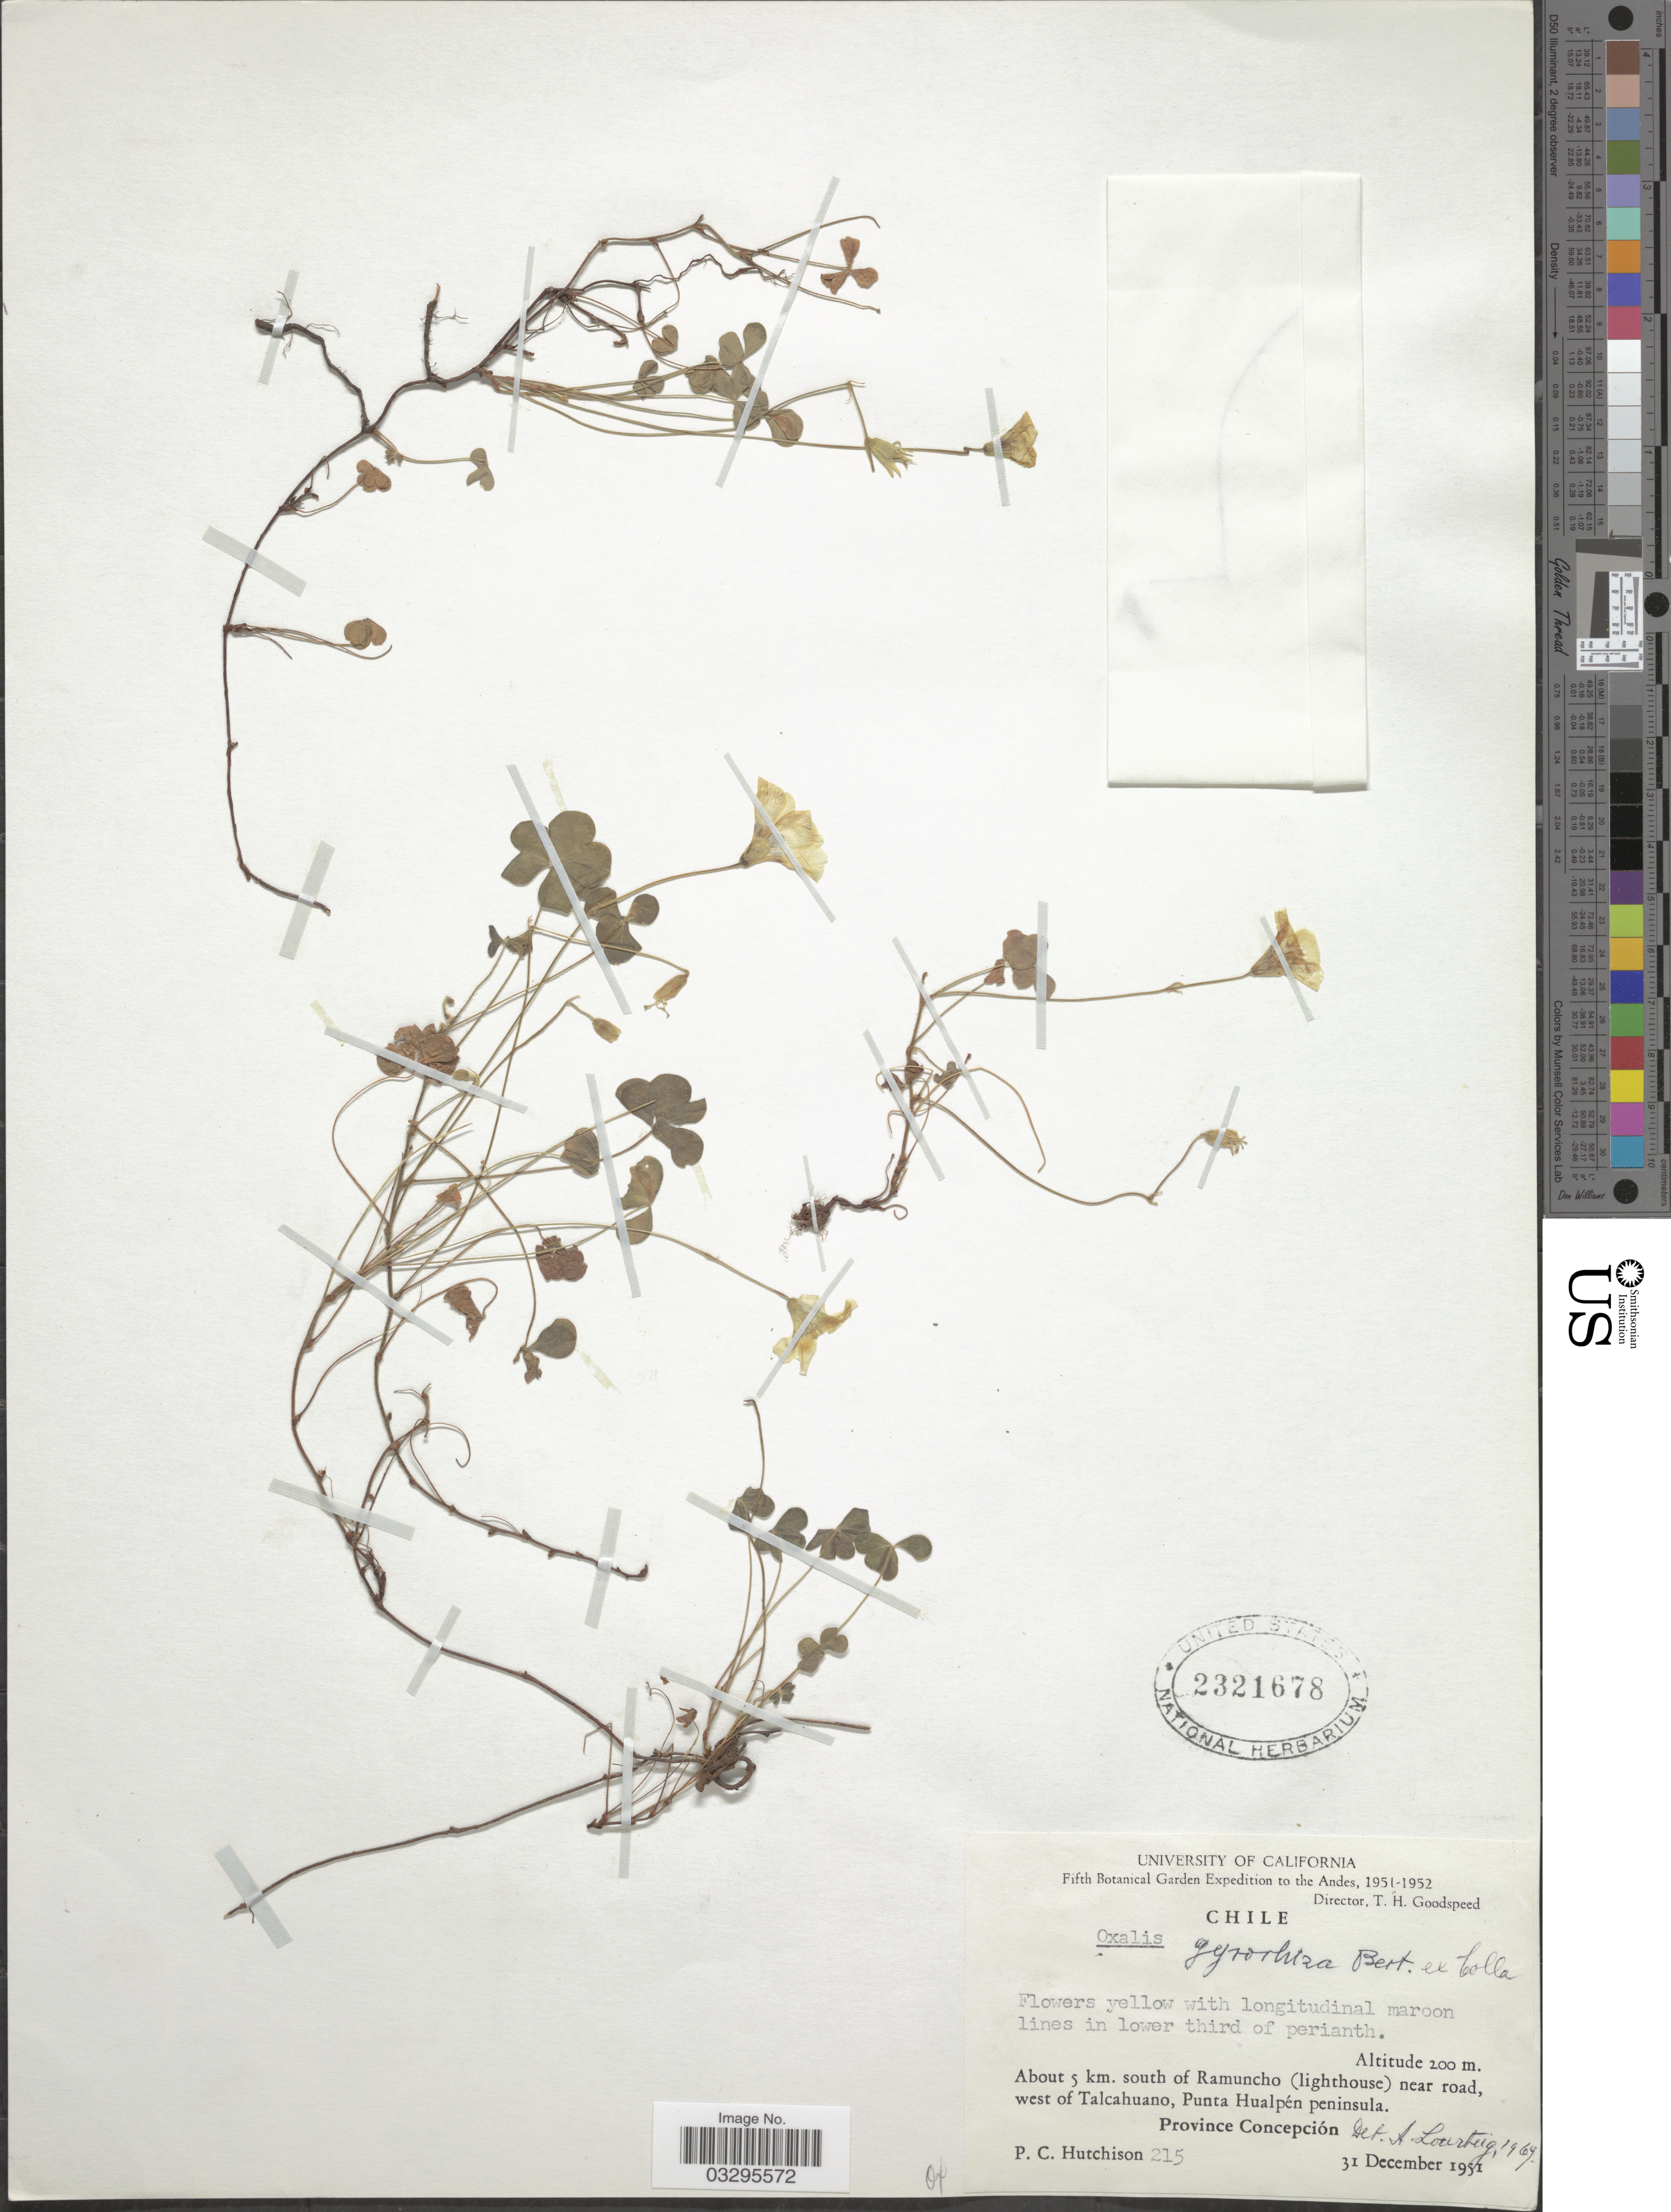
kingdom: Plantae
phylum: Tracheophyta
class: Magnoliopsida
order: Oxalidales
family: Oxalidaceae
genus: Oxalis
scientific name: Oxalis gyrorhiza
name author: Bertero ex Colla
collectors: P. C. Hutchison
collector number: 215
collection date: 1951-12-31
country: Chile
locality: Andes. About 5 km. south of Ramuncho (lighthouse) near road, west of Talcahuano, Punta Hualpén peninsula. Province Concepción.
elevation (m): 200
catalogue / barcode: US 2321678